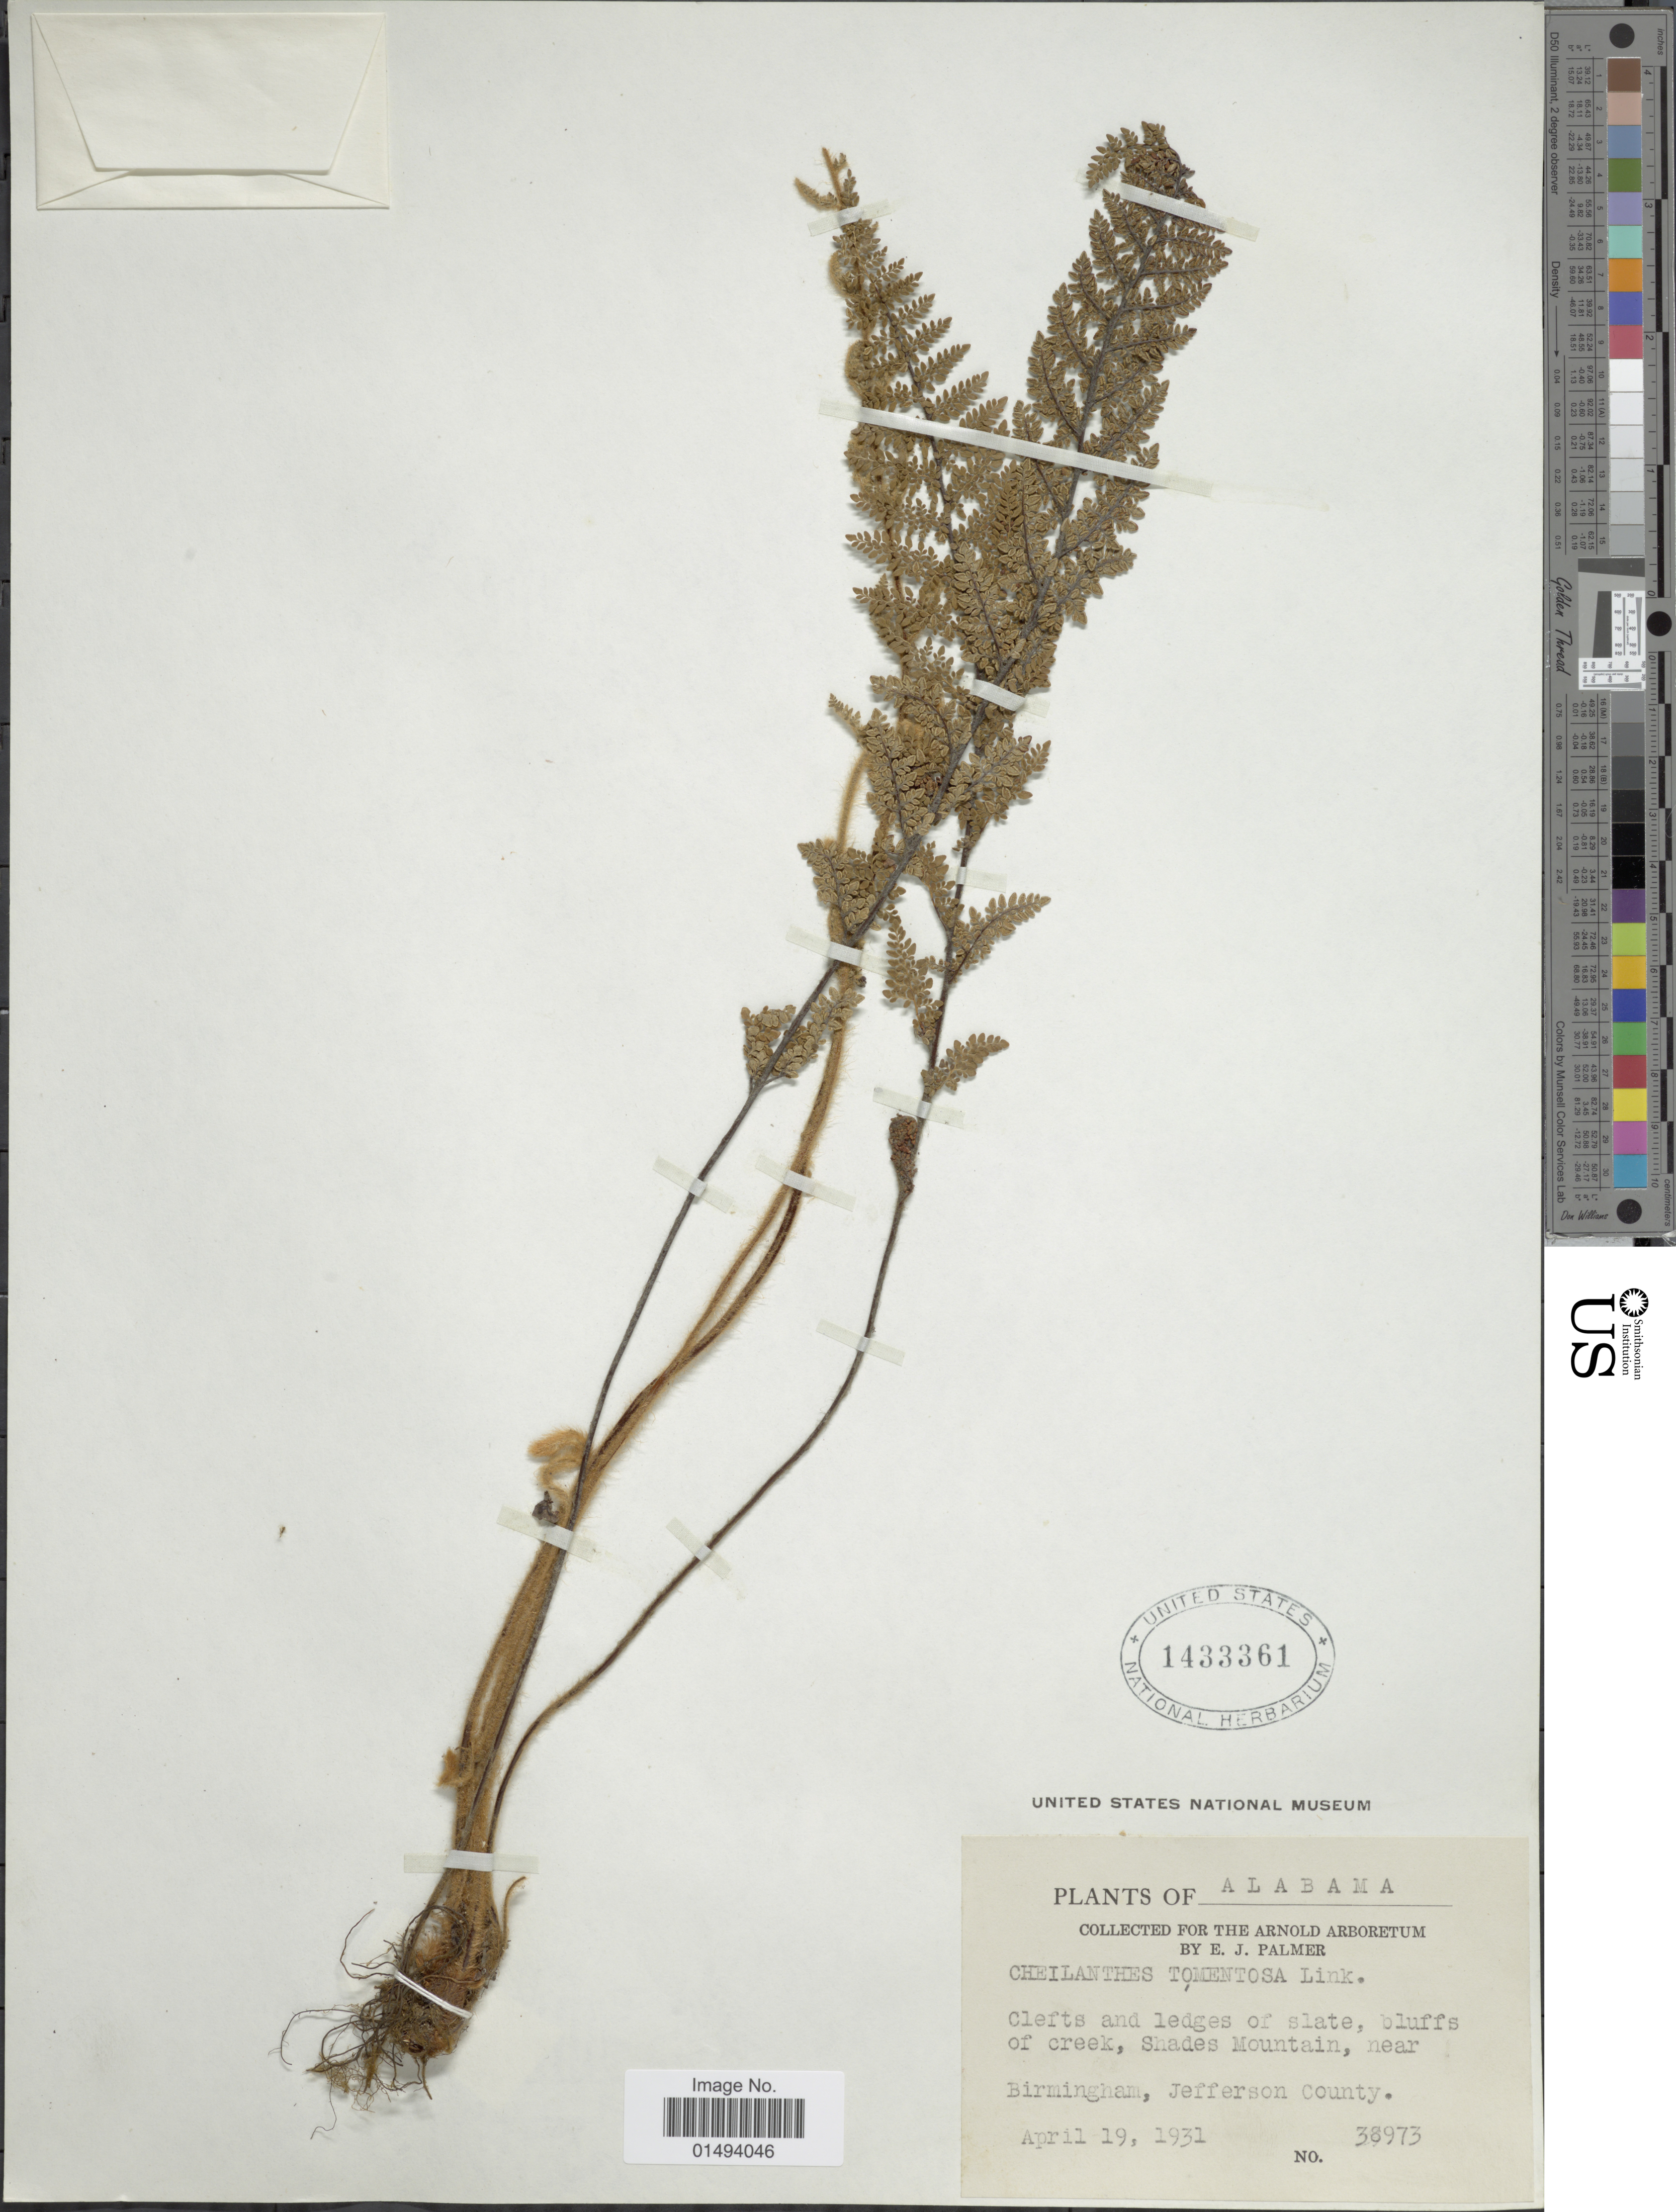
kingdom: Plantae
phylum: Tracheophyta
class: Polypodiopsida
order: Polypodiales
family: Pteridaceae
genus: Myriopteris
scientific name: Myriopteris tomentosa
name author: (Link) Fée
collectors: E. J. Palmer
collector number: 38973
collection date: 1931-04-19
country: United States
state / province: Alabama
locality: Alabama, Clefts and ledges of slate, bluffs of Creek, Shades Mountain, near Birmingham, Jefferson County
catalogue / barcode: US 1433361